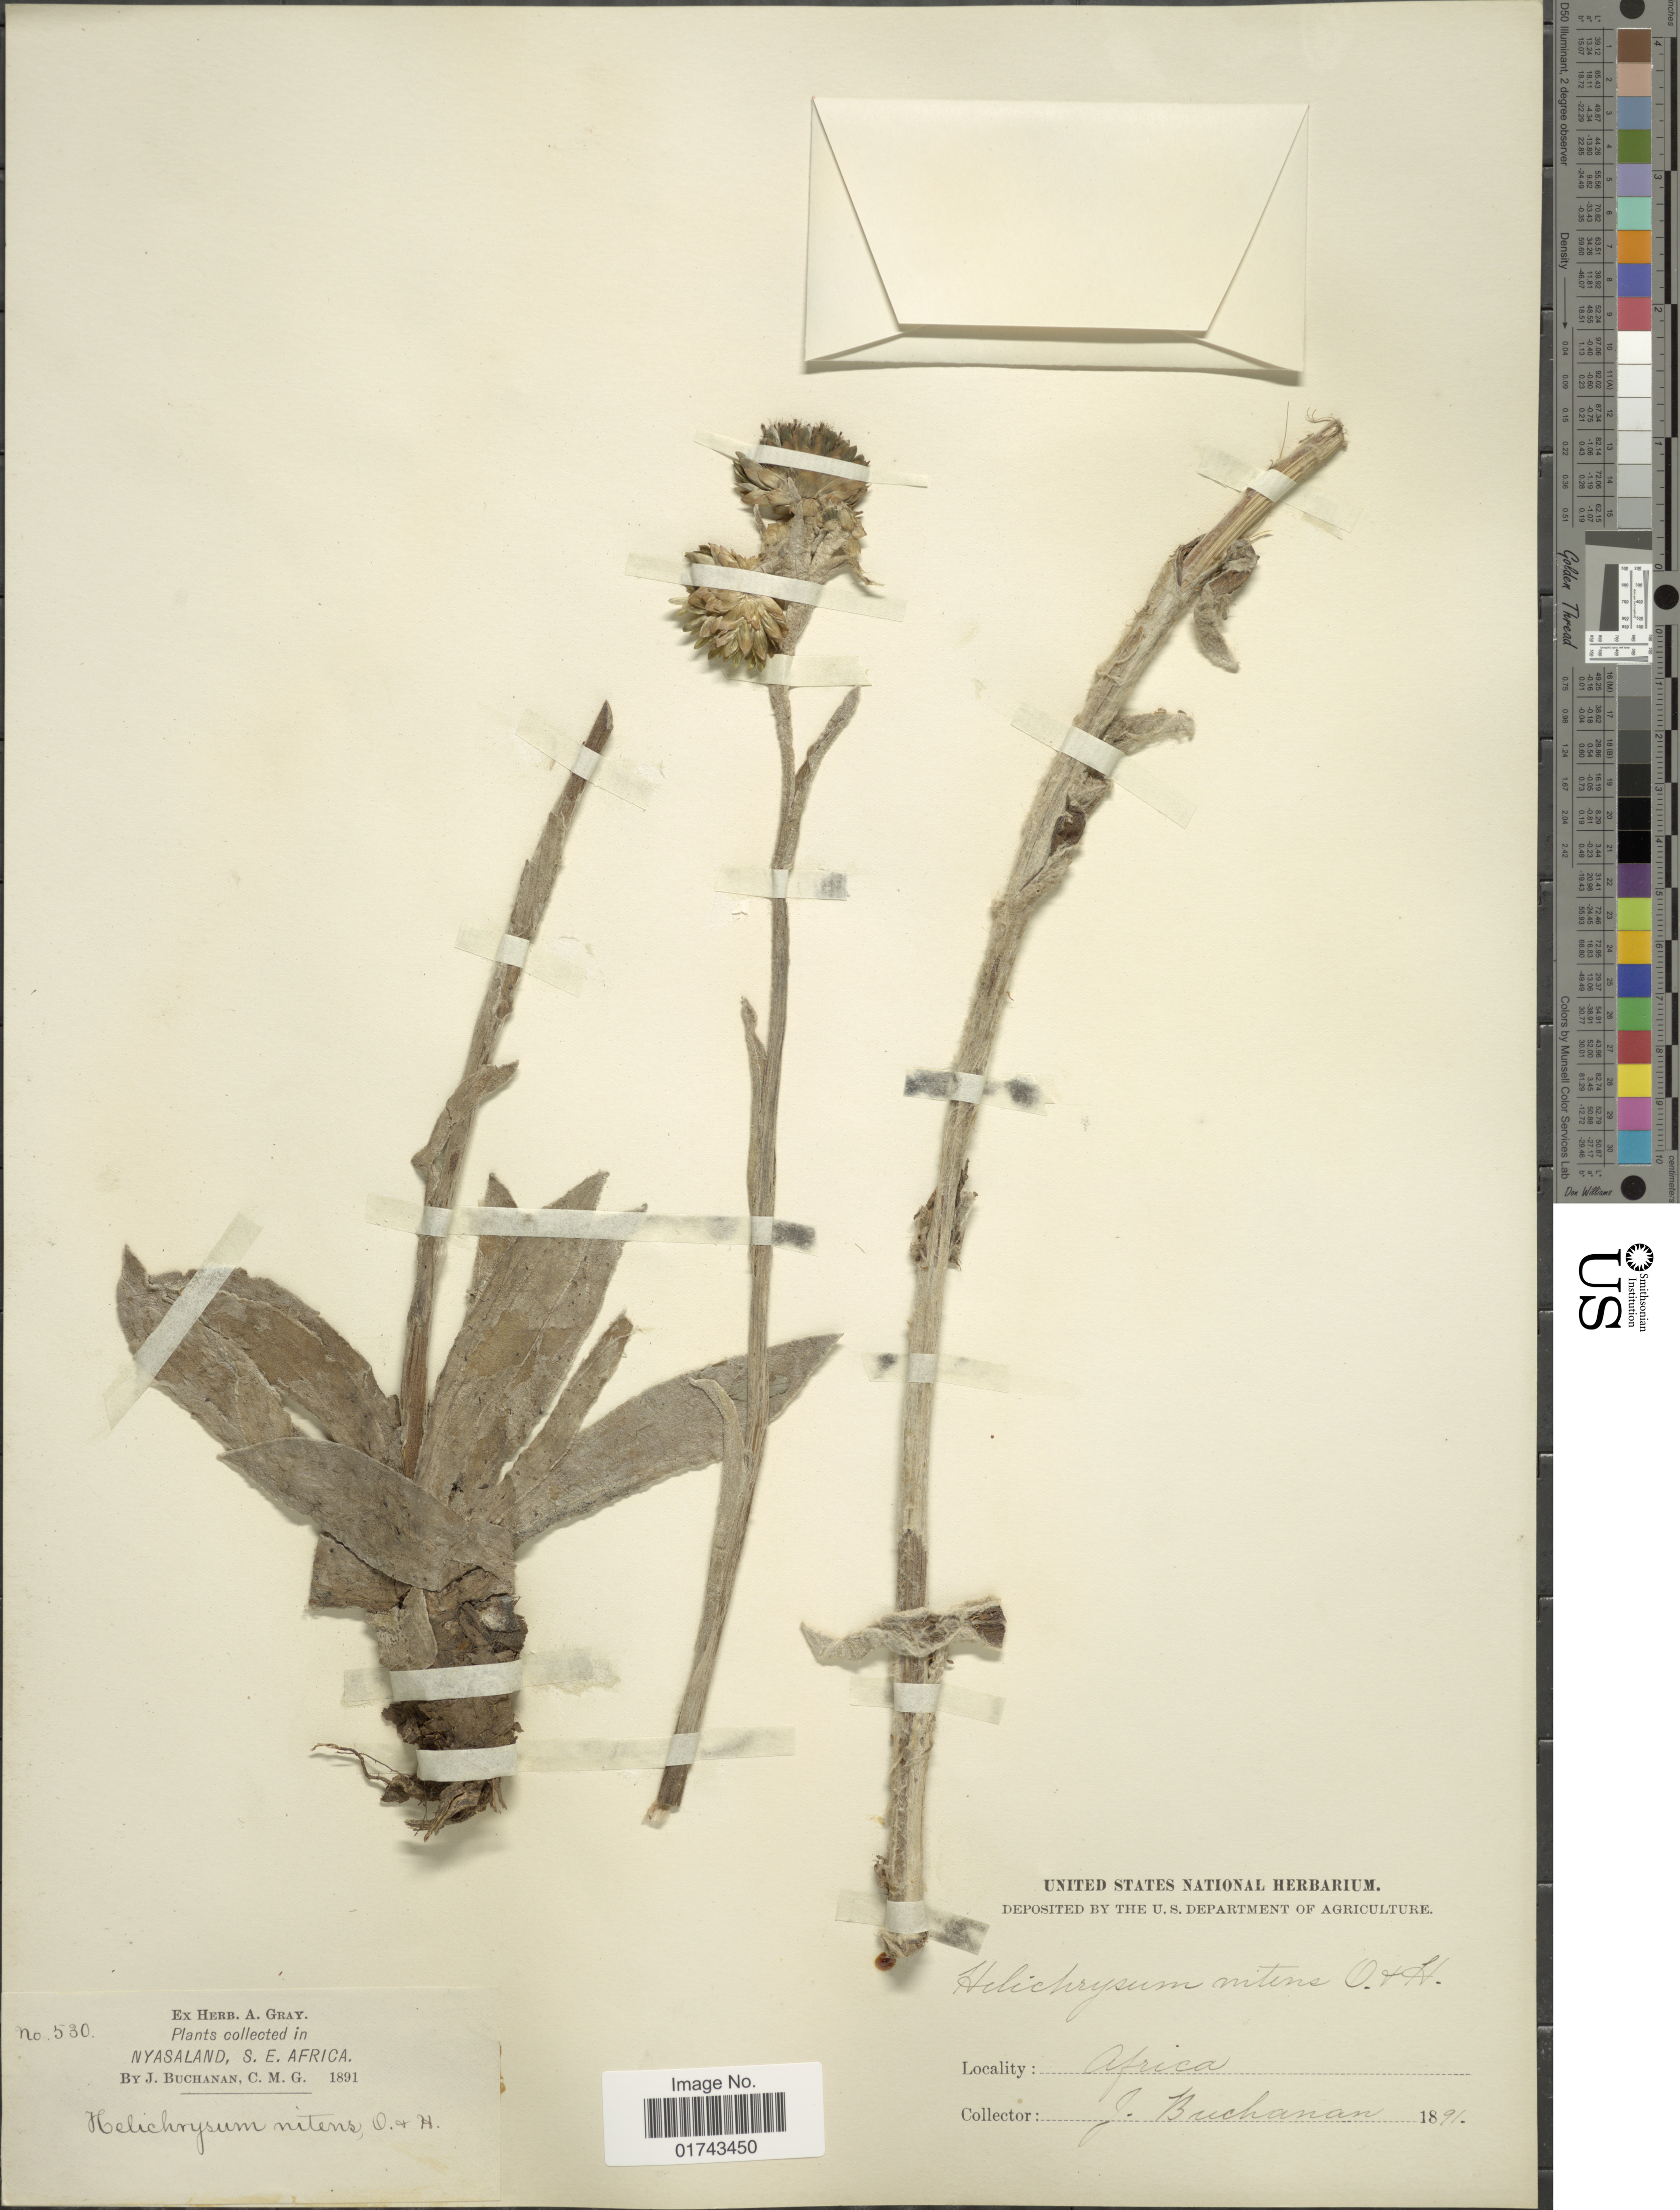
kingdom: Plantae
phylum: Tracheophyta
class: Magnoliopsida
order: Asterales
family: Asteraceae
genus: Helichrysum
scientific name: Helichrysum nitens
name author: Oliv. & Hiern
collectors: J. Buchanan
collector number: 530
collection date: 1891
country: Malawi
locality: Nyasaland, S. E. Africa